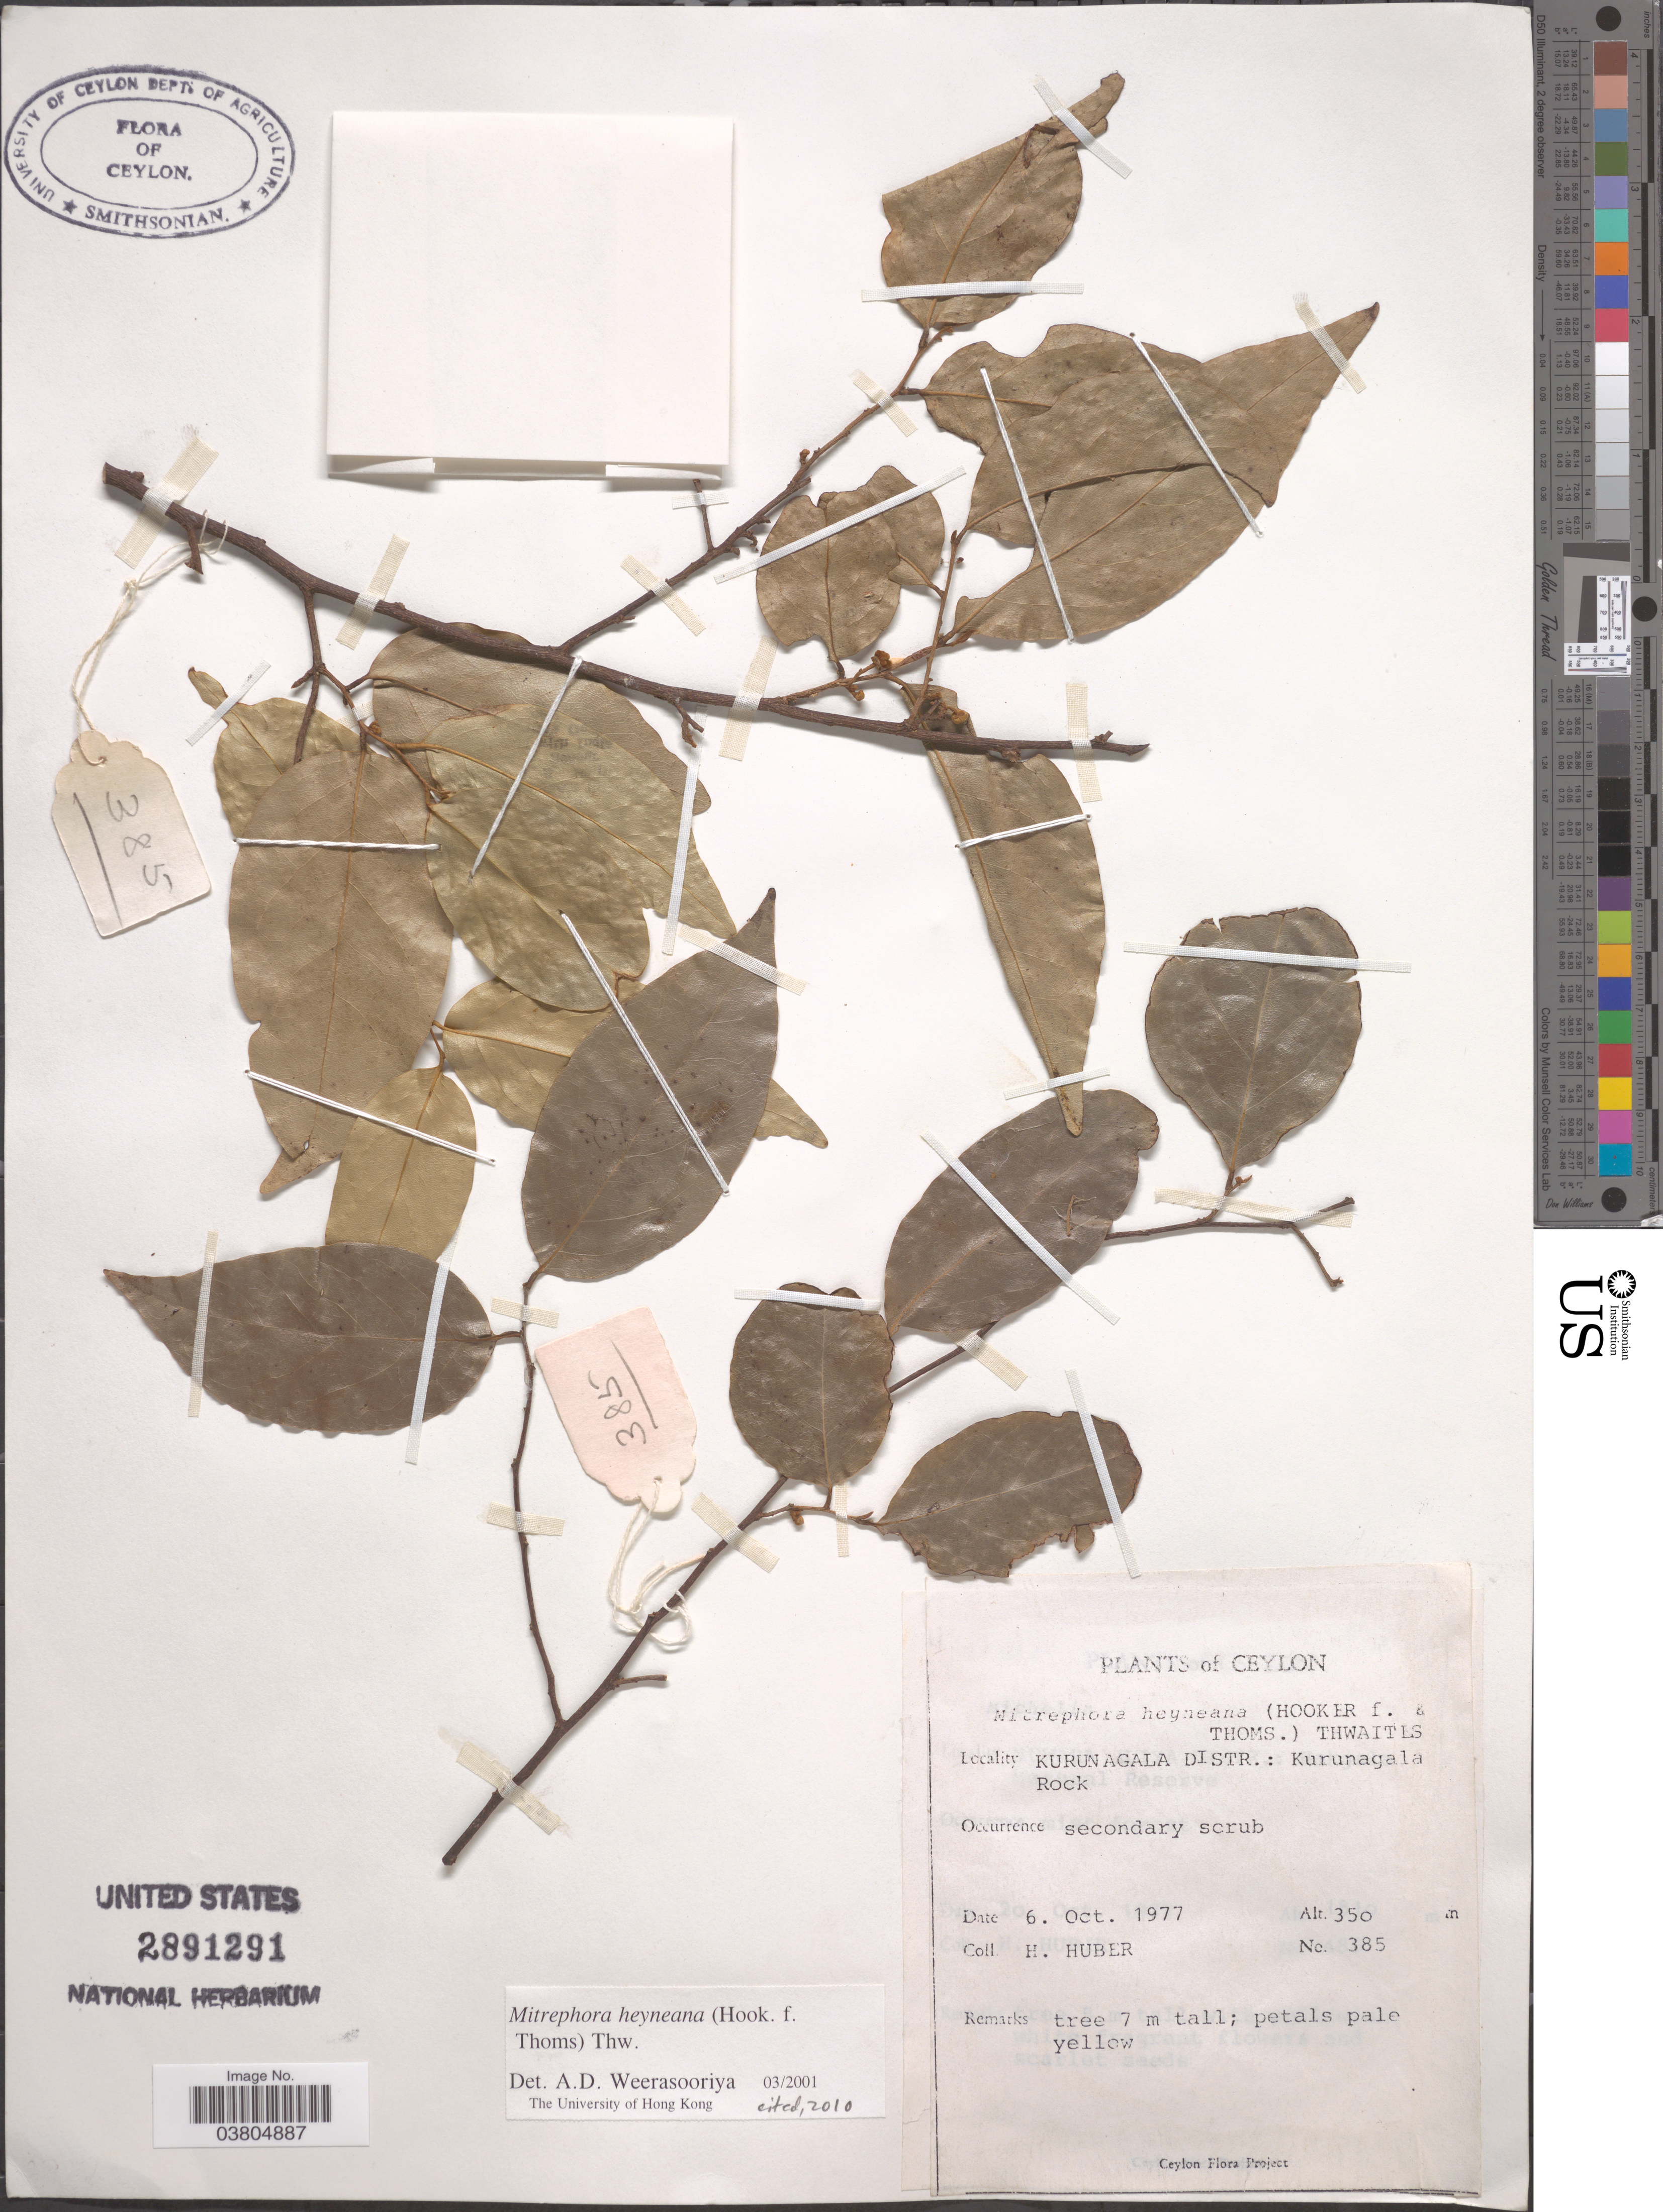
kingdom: Plantae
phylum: Tracheophyta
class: Magnoliopsida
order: Magnoliales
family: Annonaceae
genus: Mitrephora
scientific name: Mitrephora heyneana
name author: (Hook. f. & Thoms.) Thwaites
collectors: H. Huber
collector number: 385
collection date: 1977-10-06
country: Sri Lanka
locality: Ceylon. Kurunagala distr.: Kurunagala Rock.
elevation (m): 350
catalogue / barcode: US 2891291